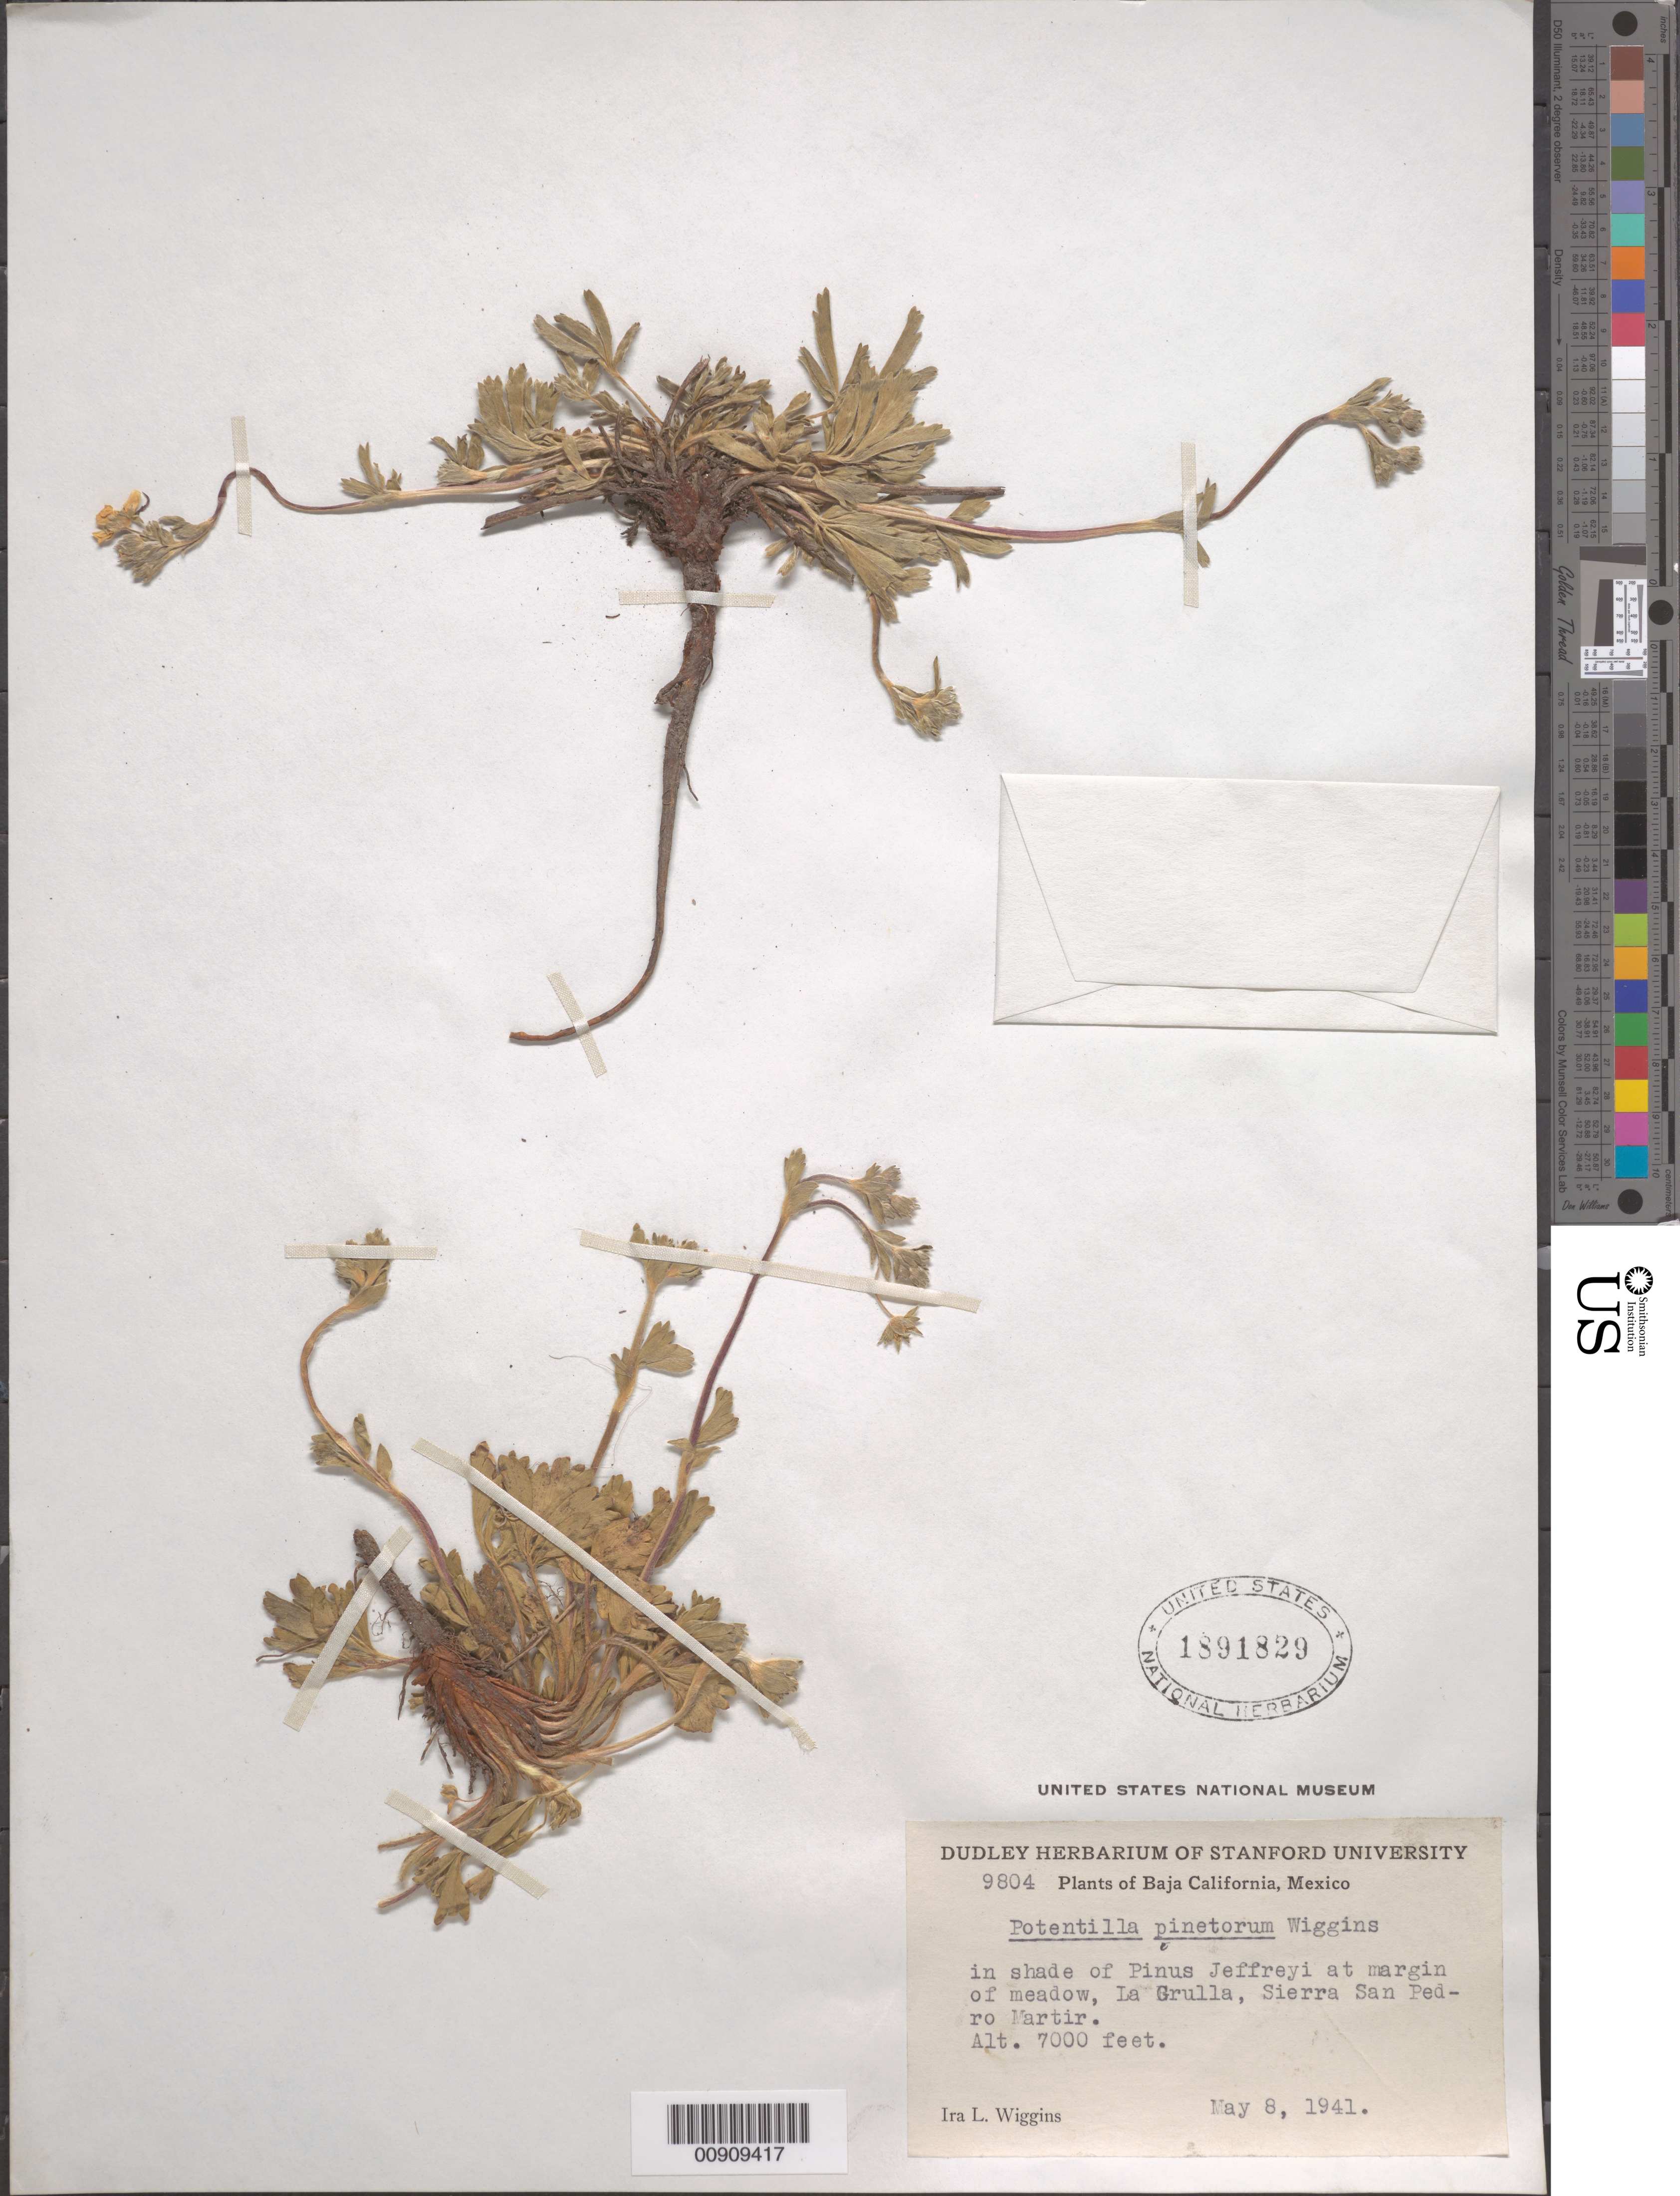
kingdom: Plantae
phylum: Tracheophyta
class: Magnoliopsida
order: Rosales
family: Rosaceae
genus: Potentilla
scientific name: Potentilla pinetorum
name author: Wiggins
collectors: I. L. Wiggins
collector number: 9804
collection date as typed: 08 May 1941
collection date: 1941-05-08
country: Mexico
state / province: Baja California Norte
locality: La Grulla, Sierra San Pedro Mártir. Baja California.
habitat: In shade of Pinus jeffreyi at margin of meadow.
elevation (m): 2134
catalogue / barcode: US 1891829